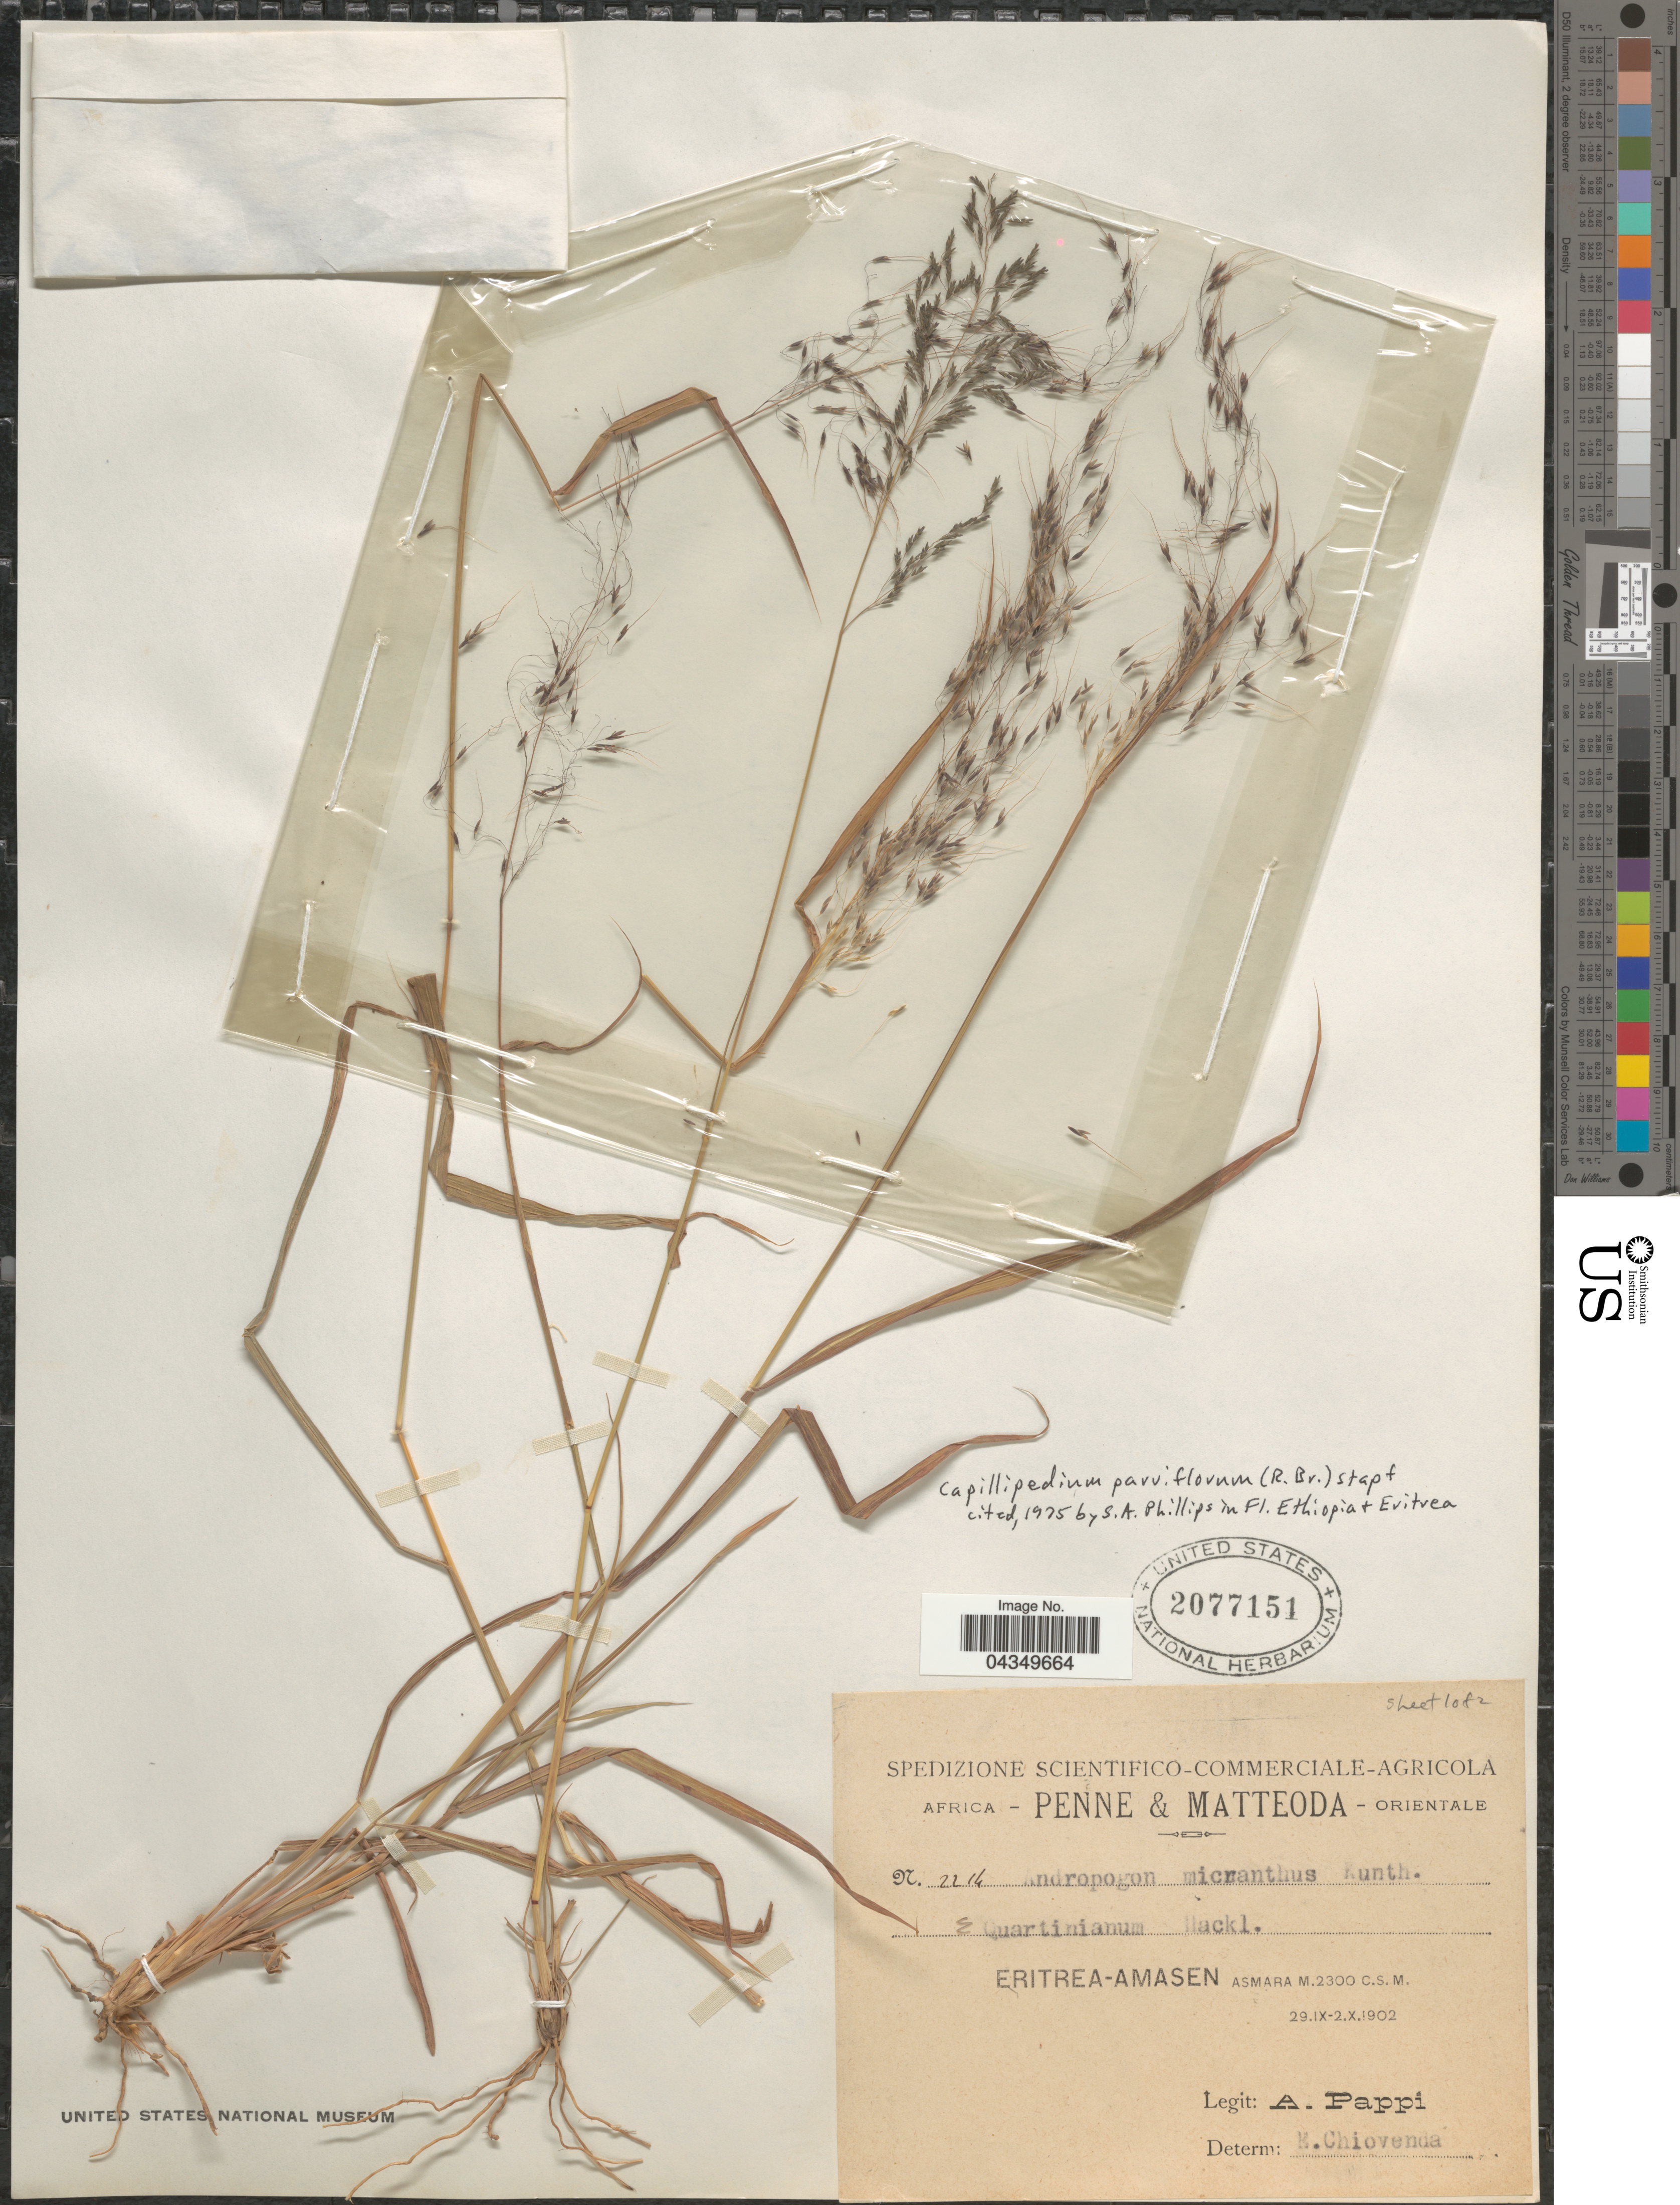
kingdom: Plantae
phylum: Tracheophyta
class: Liliopsida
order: Poales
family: Poaceae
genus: Capillipedium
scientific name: Capillipedium parviflorum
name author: (R. Br.) Stapf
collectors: A. Pappi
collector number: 2214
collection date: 1902-09-29/1902-10-02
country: Eritrea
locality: Africa Orientale. Eritrea-Amasen. Asmara.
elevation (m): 2300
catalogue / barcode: US 2077151